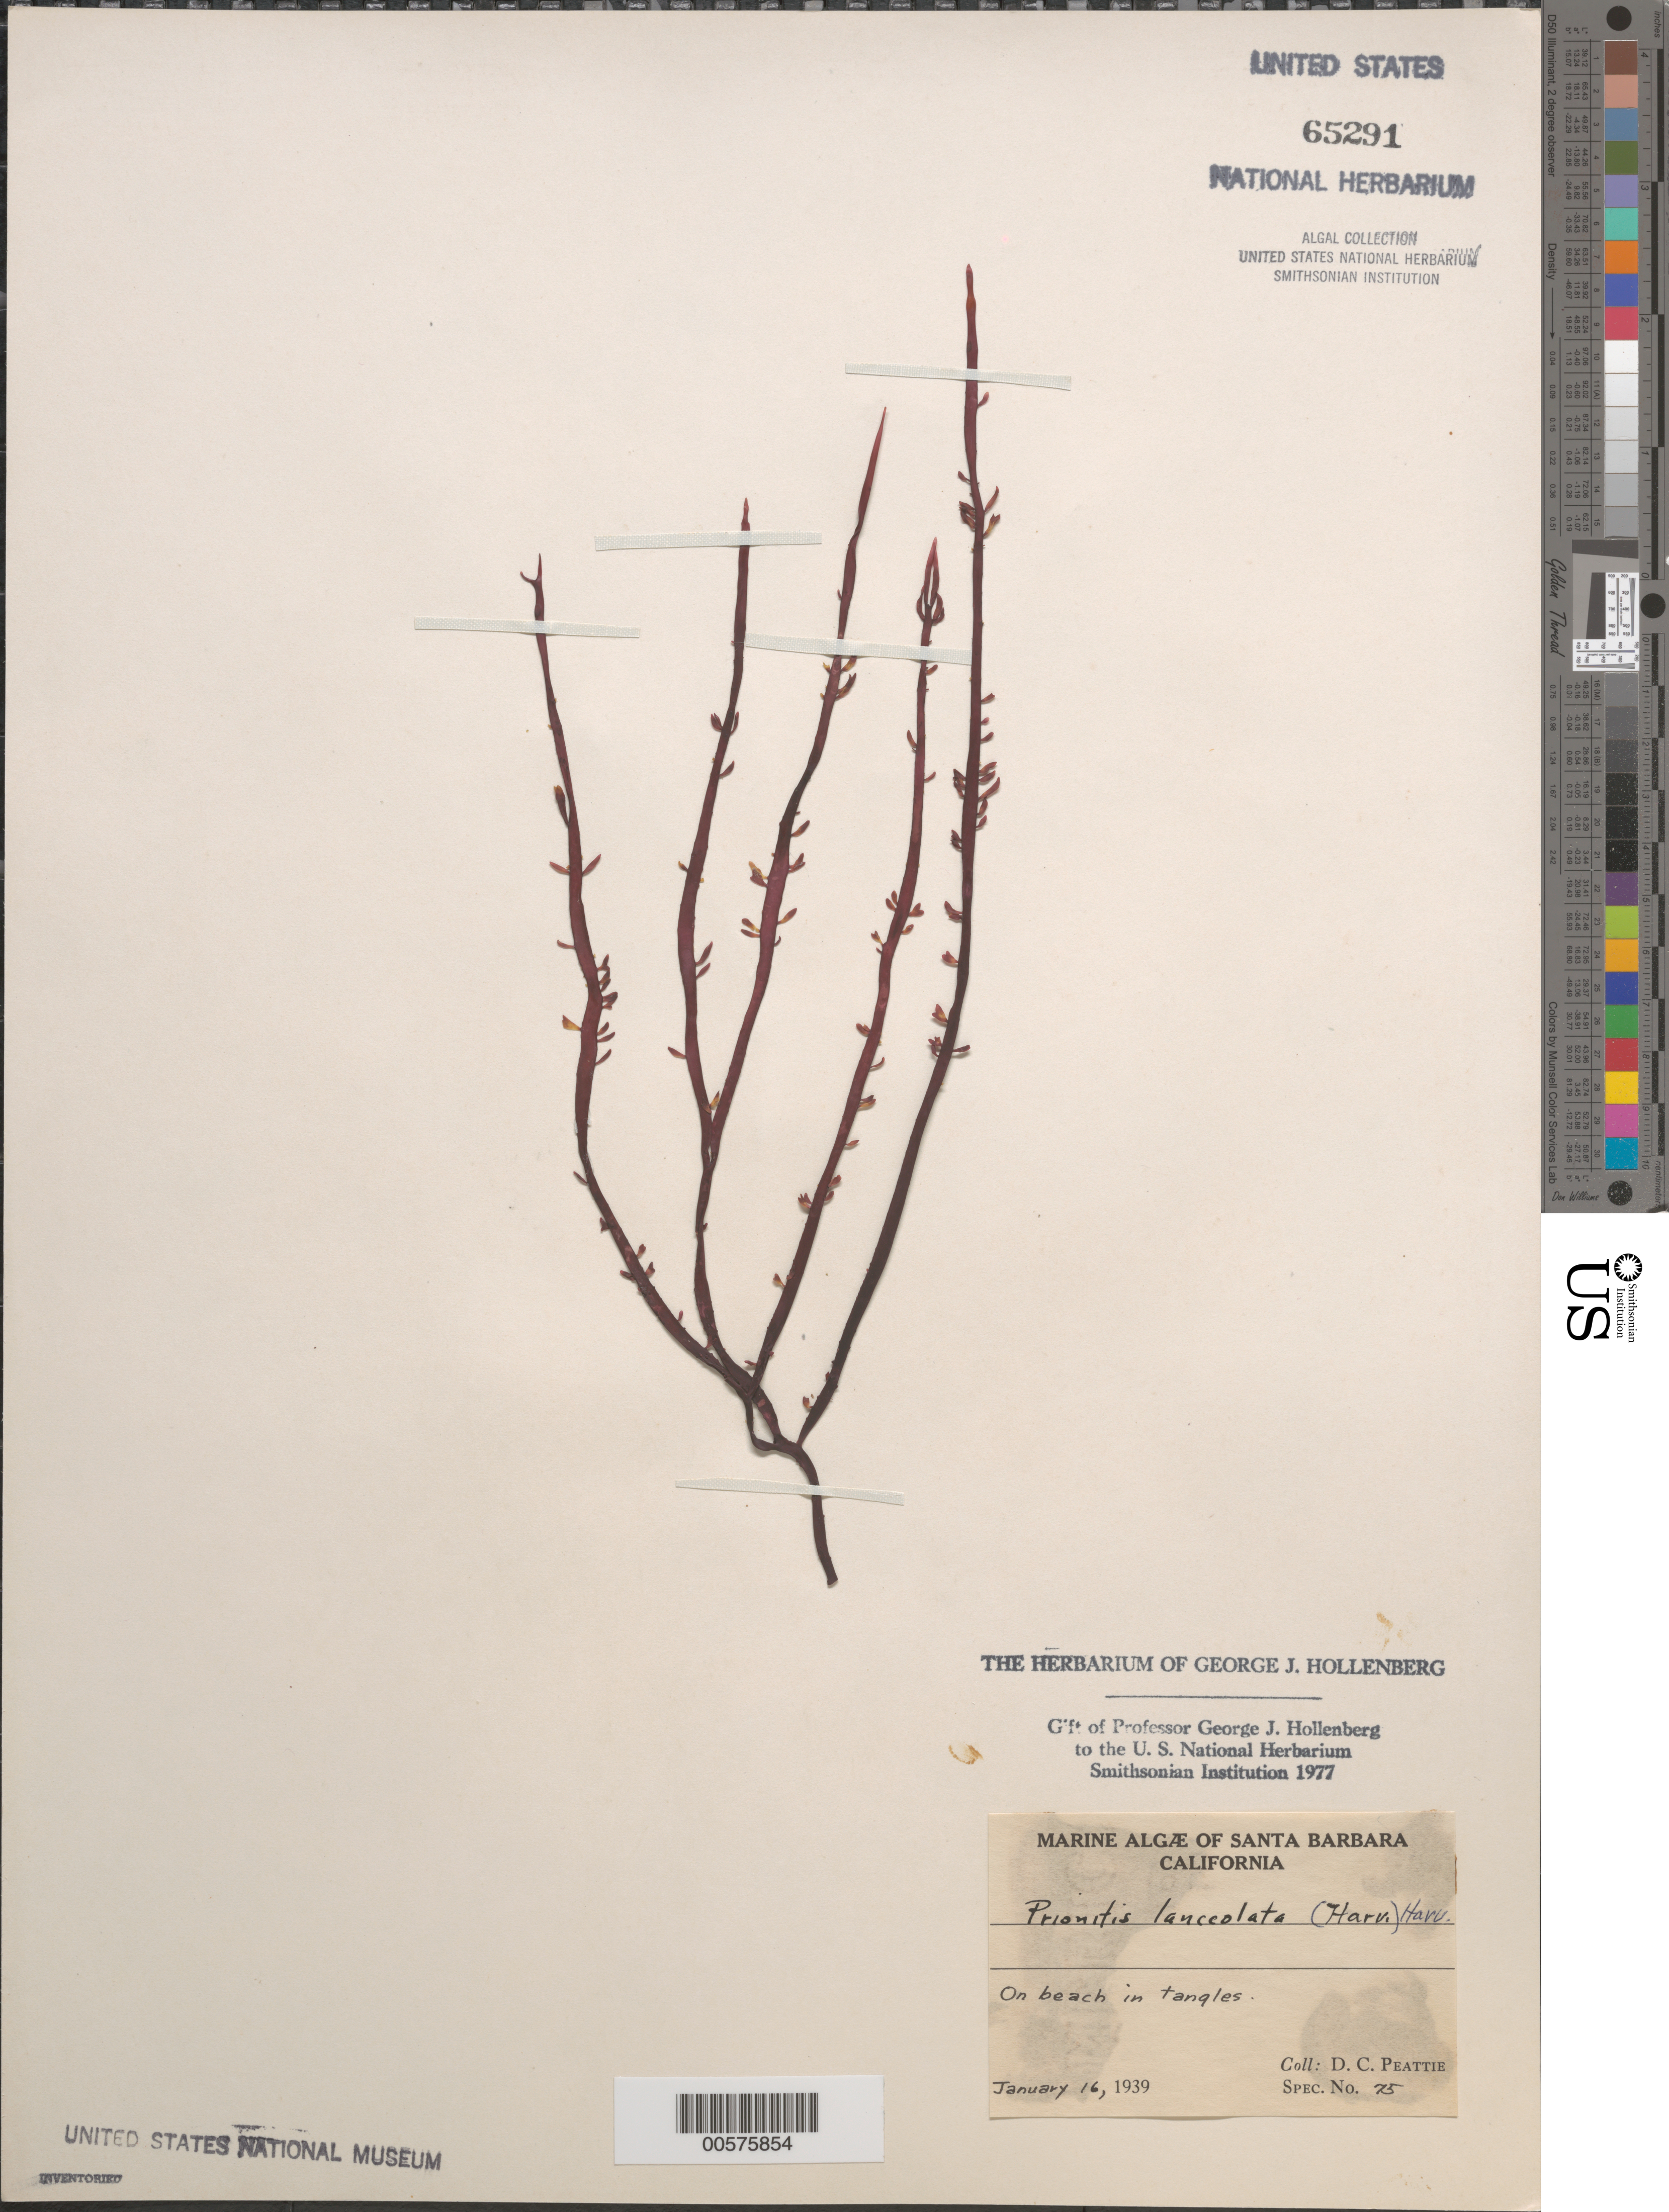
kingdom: Plantae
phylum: Rhodophyta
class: Florideophyceae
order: Cryptonemiales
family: Cryptonemiaceae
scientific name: Prionitis lanceolata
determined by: Hollenberg, George J.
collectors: D. Peattie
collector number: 75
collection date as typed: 16 Jan 1939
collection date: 1939-01-16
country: United States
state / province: California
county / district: Santa Barbara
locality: Santa Barbara Beach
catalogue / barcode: US 65291